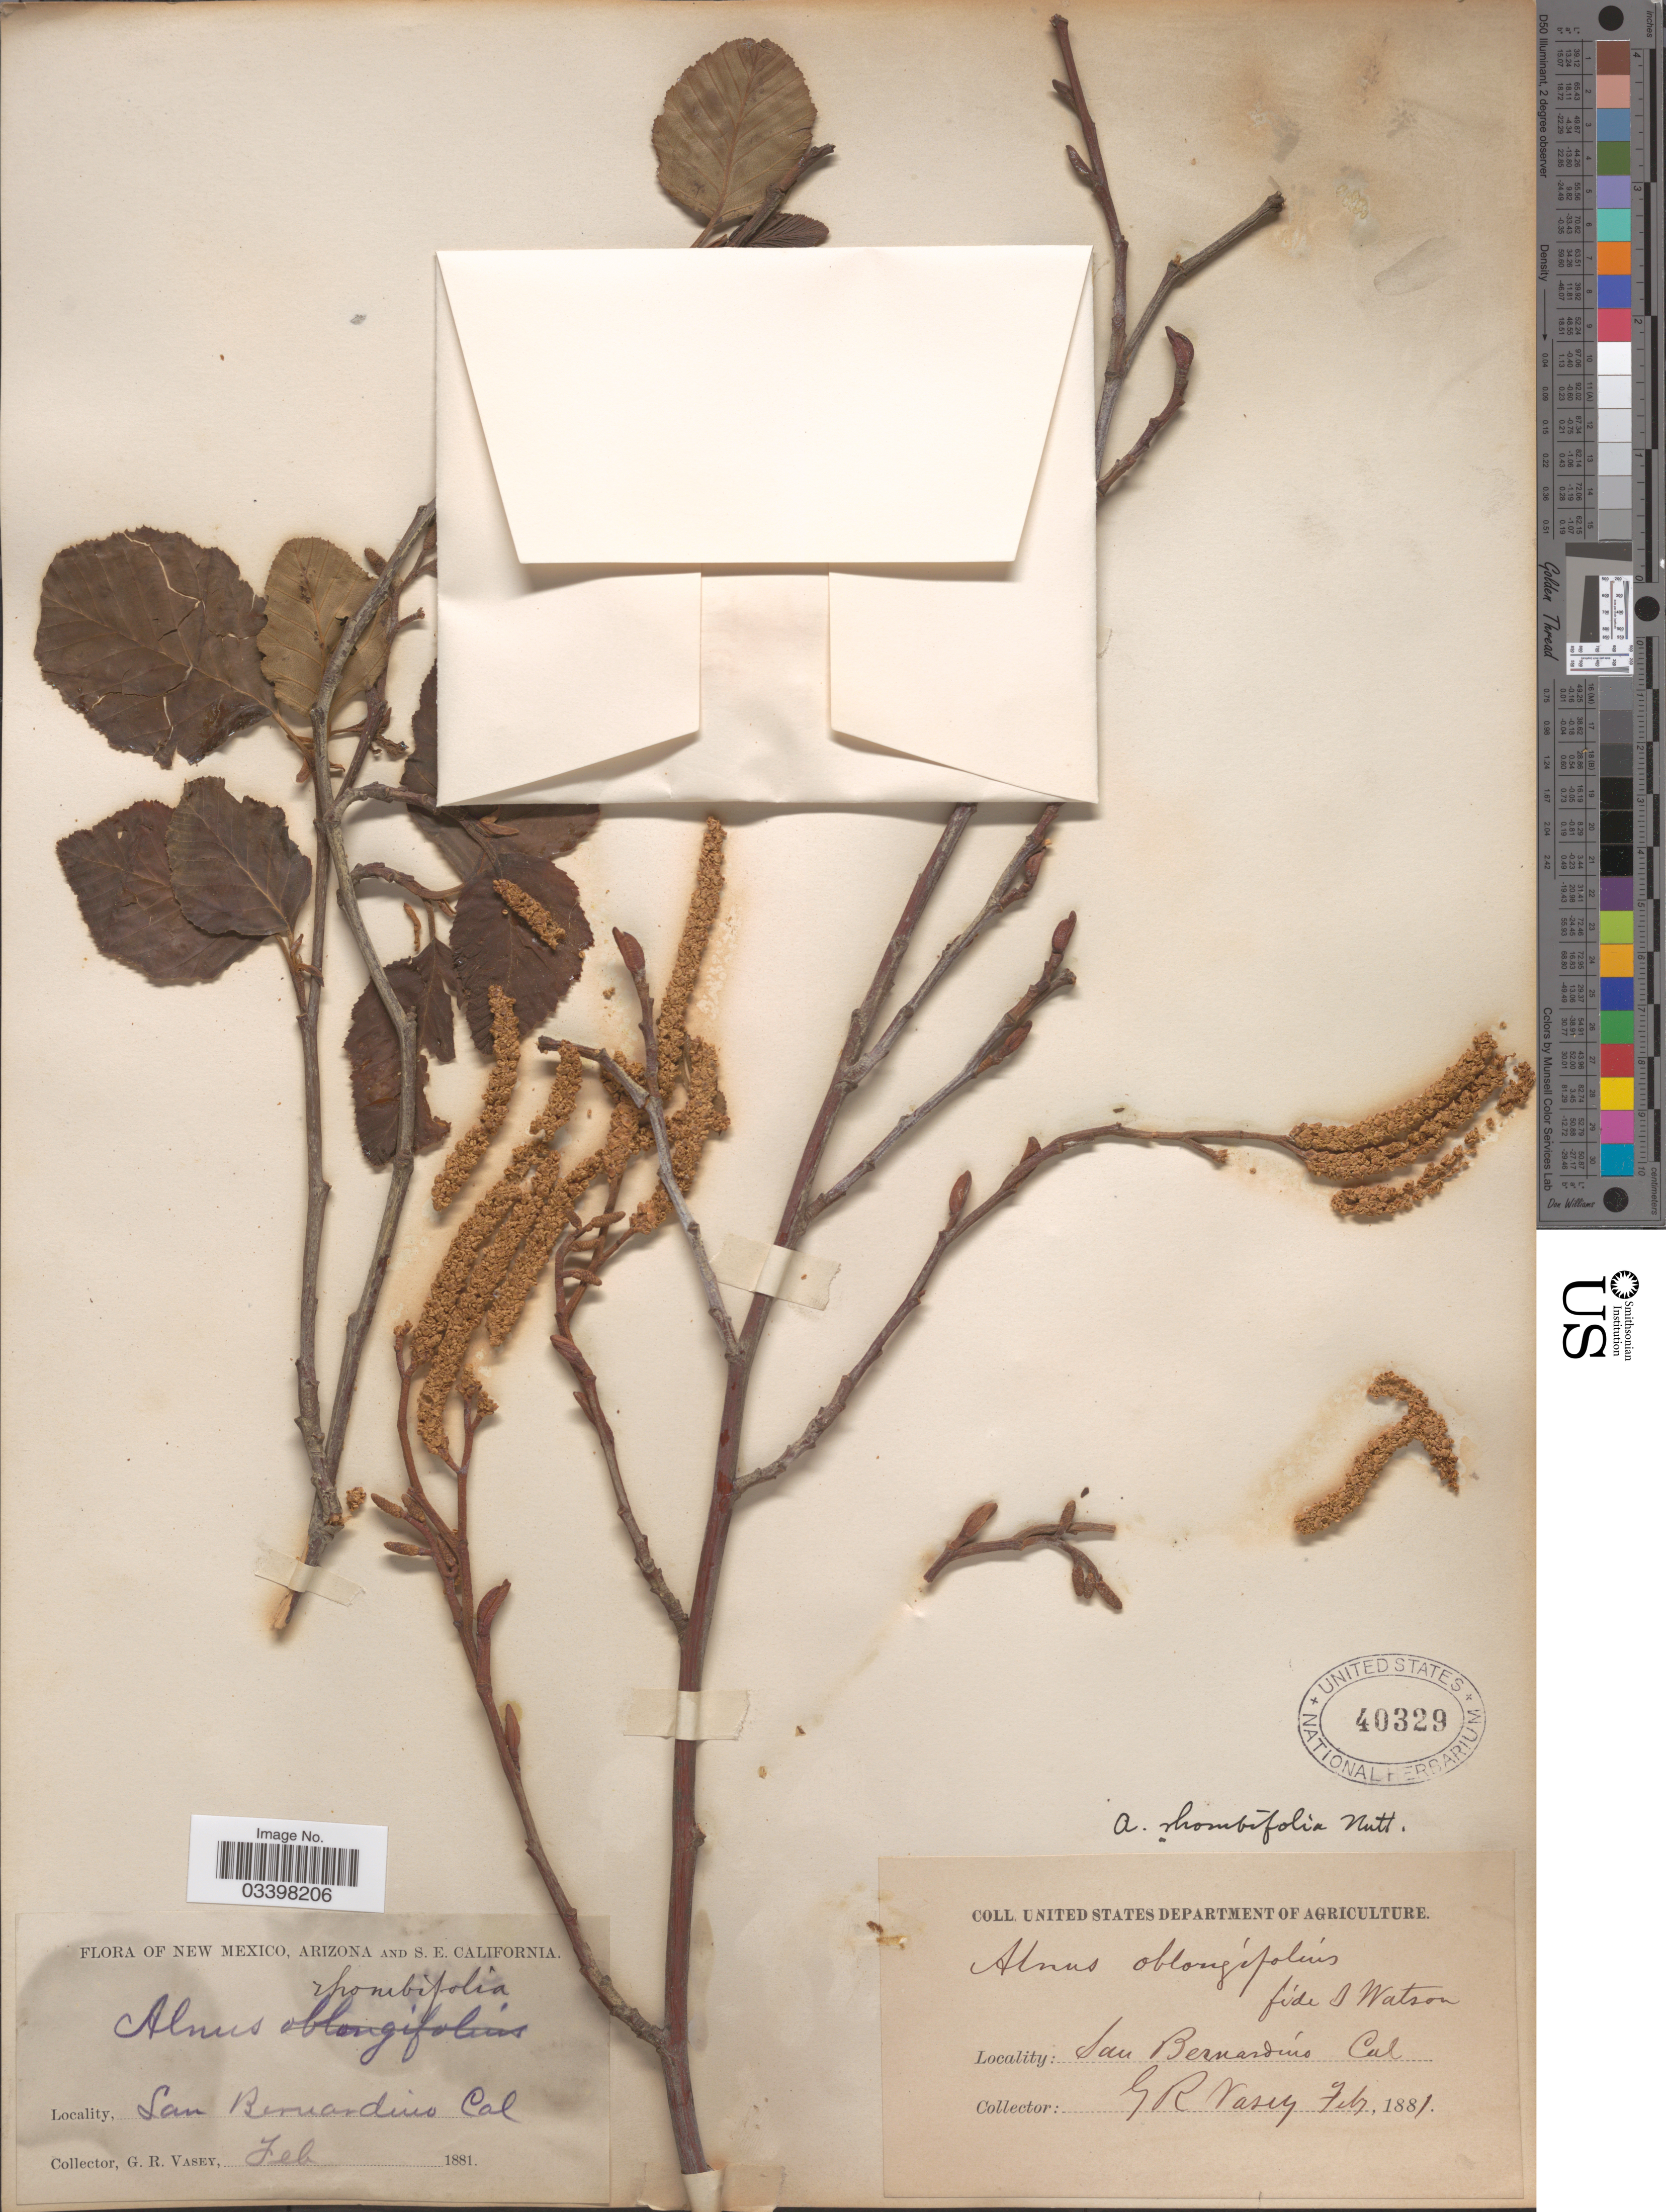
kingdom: Plantae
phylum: Tracheophyta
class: Magnoliopsida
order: Fagales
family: Betulaceae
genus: Alnus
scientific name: Alnus rhombifolia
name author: Nutt.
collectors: G. R. Vasey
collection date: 1881-02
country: United States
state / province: California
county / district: San Bernardino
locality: San Bernardino. S. E. California.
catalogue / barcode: US 40329